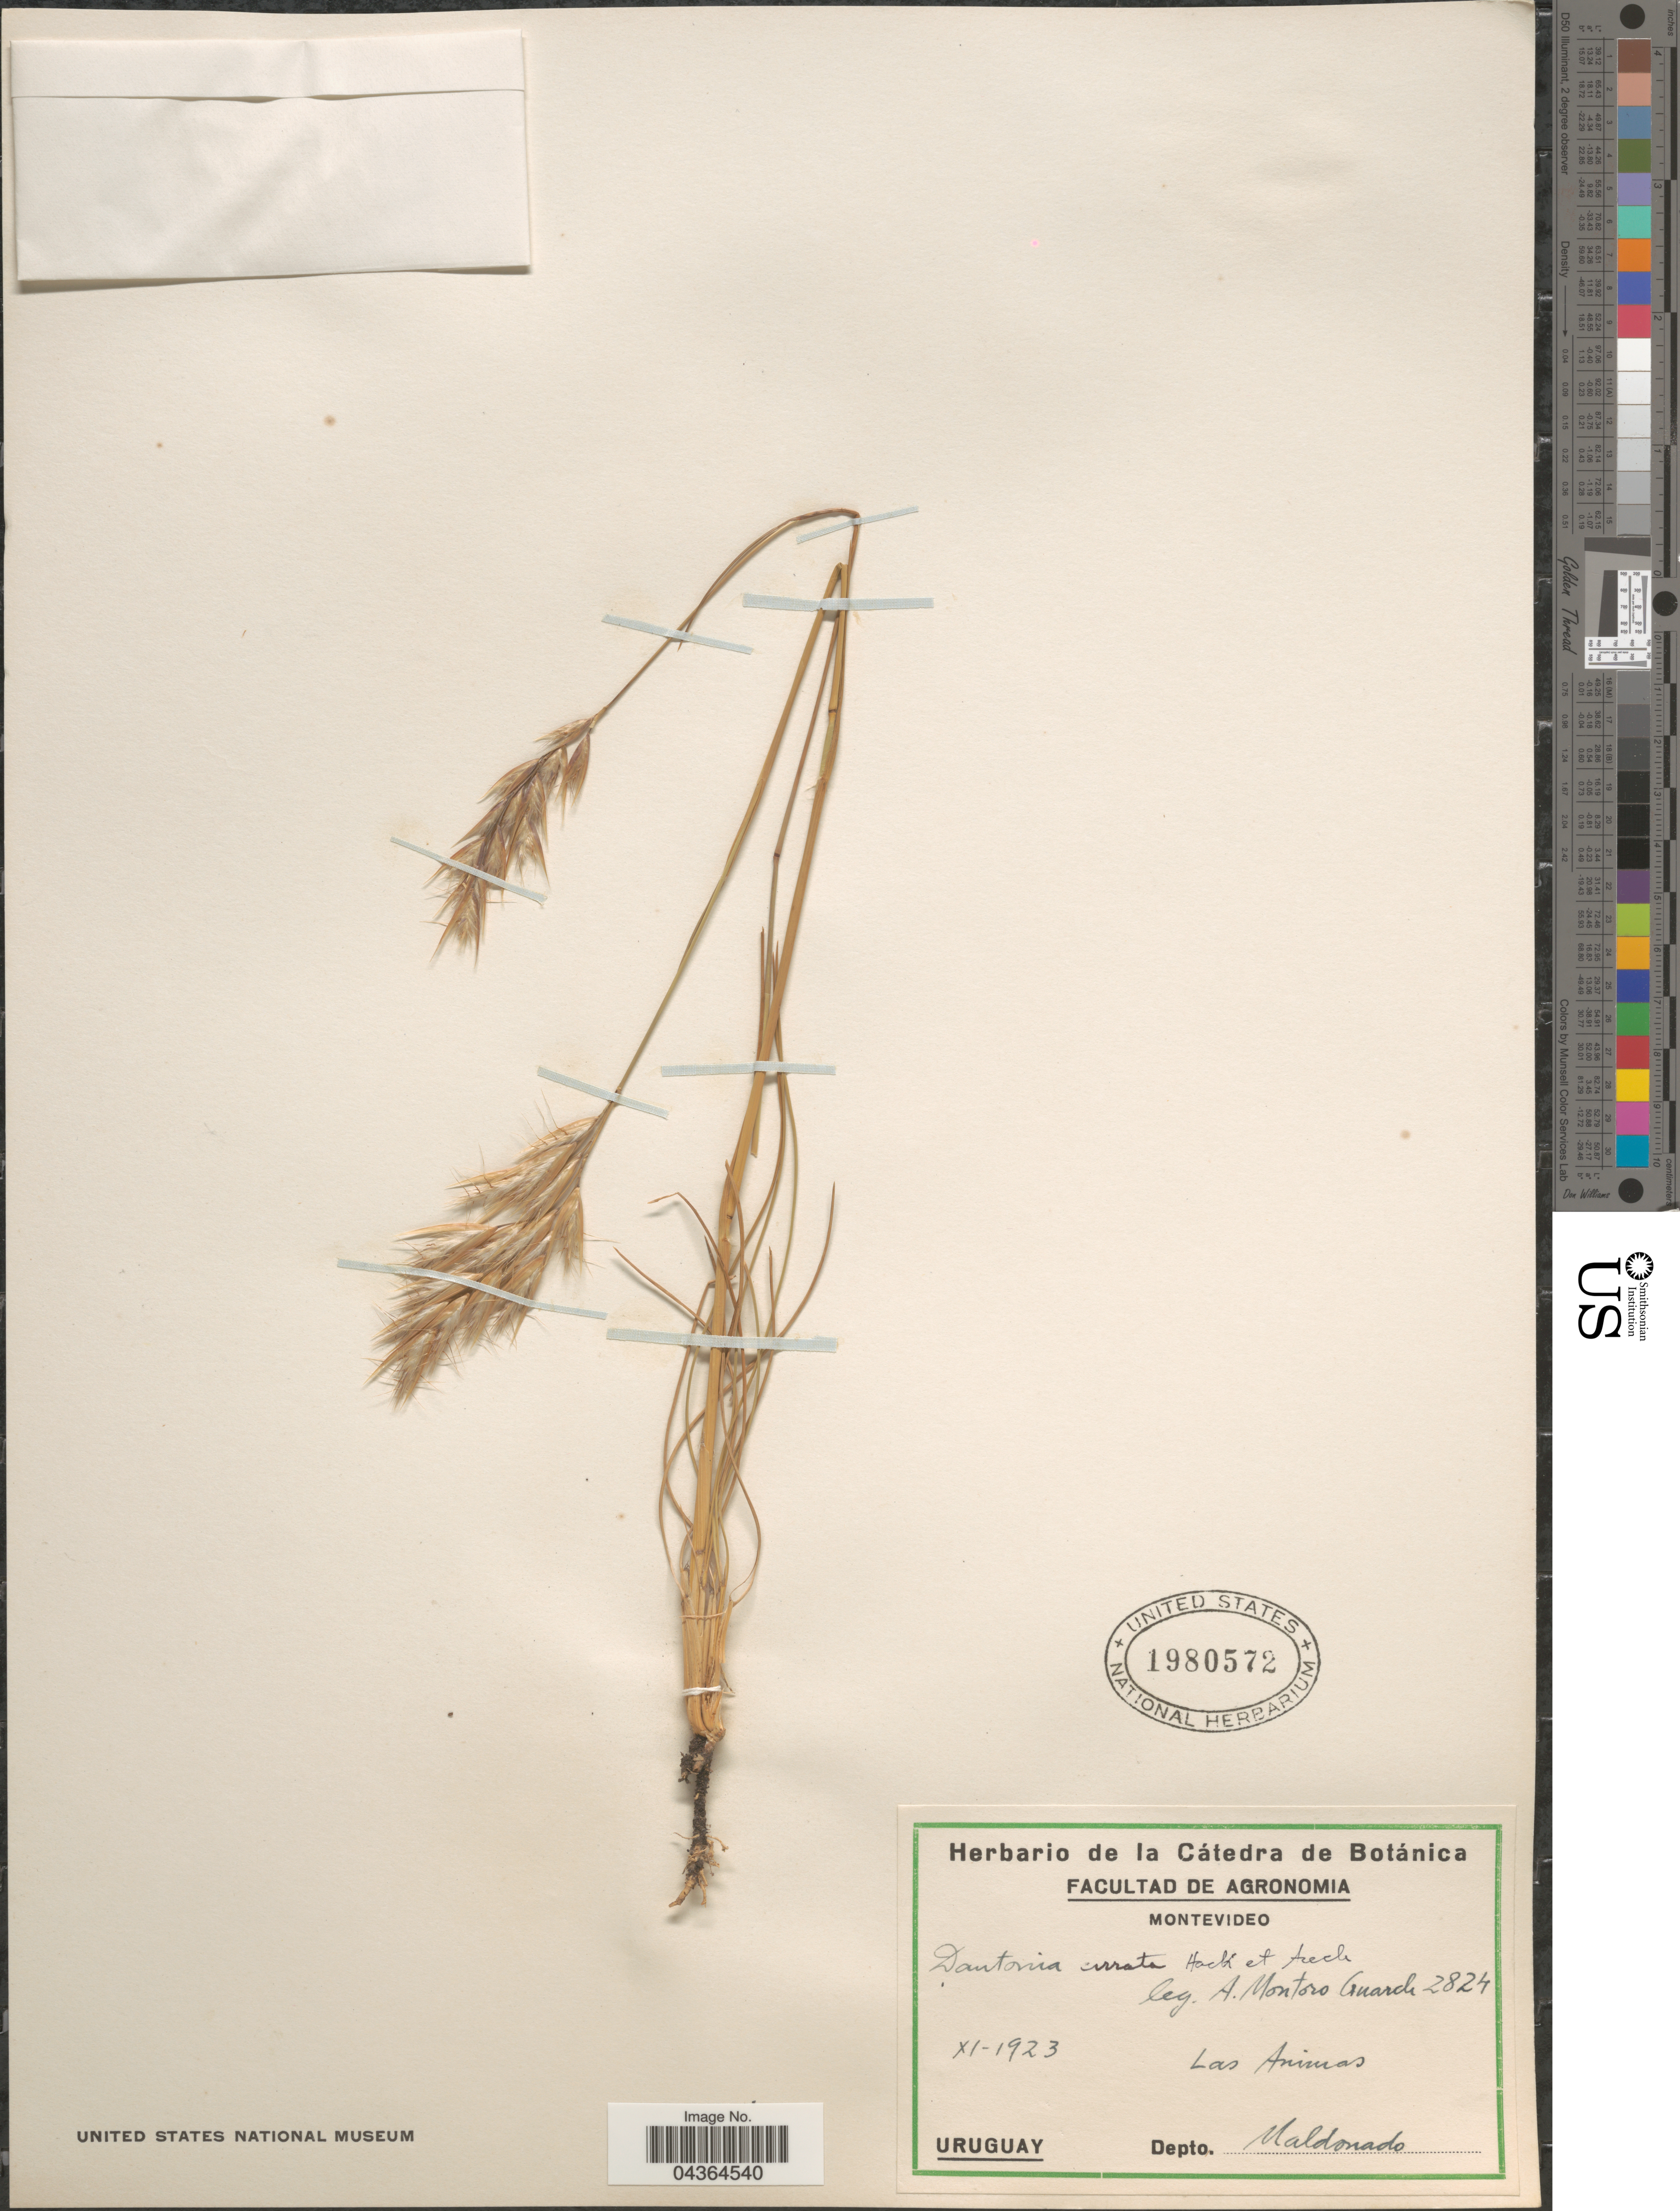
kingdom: Plantae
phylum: Tracheophyta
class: Liliopsida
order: Poales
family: Poaceae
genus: Danthonia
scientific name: Danthonia cirrata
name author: Hack. & Arechav.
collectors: A. Guarch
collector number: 2824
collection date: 1923-11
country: Uruguay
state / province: Maldonado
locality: Las Animas. Depto. Maldonado.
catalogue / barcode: US 1980572